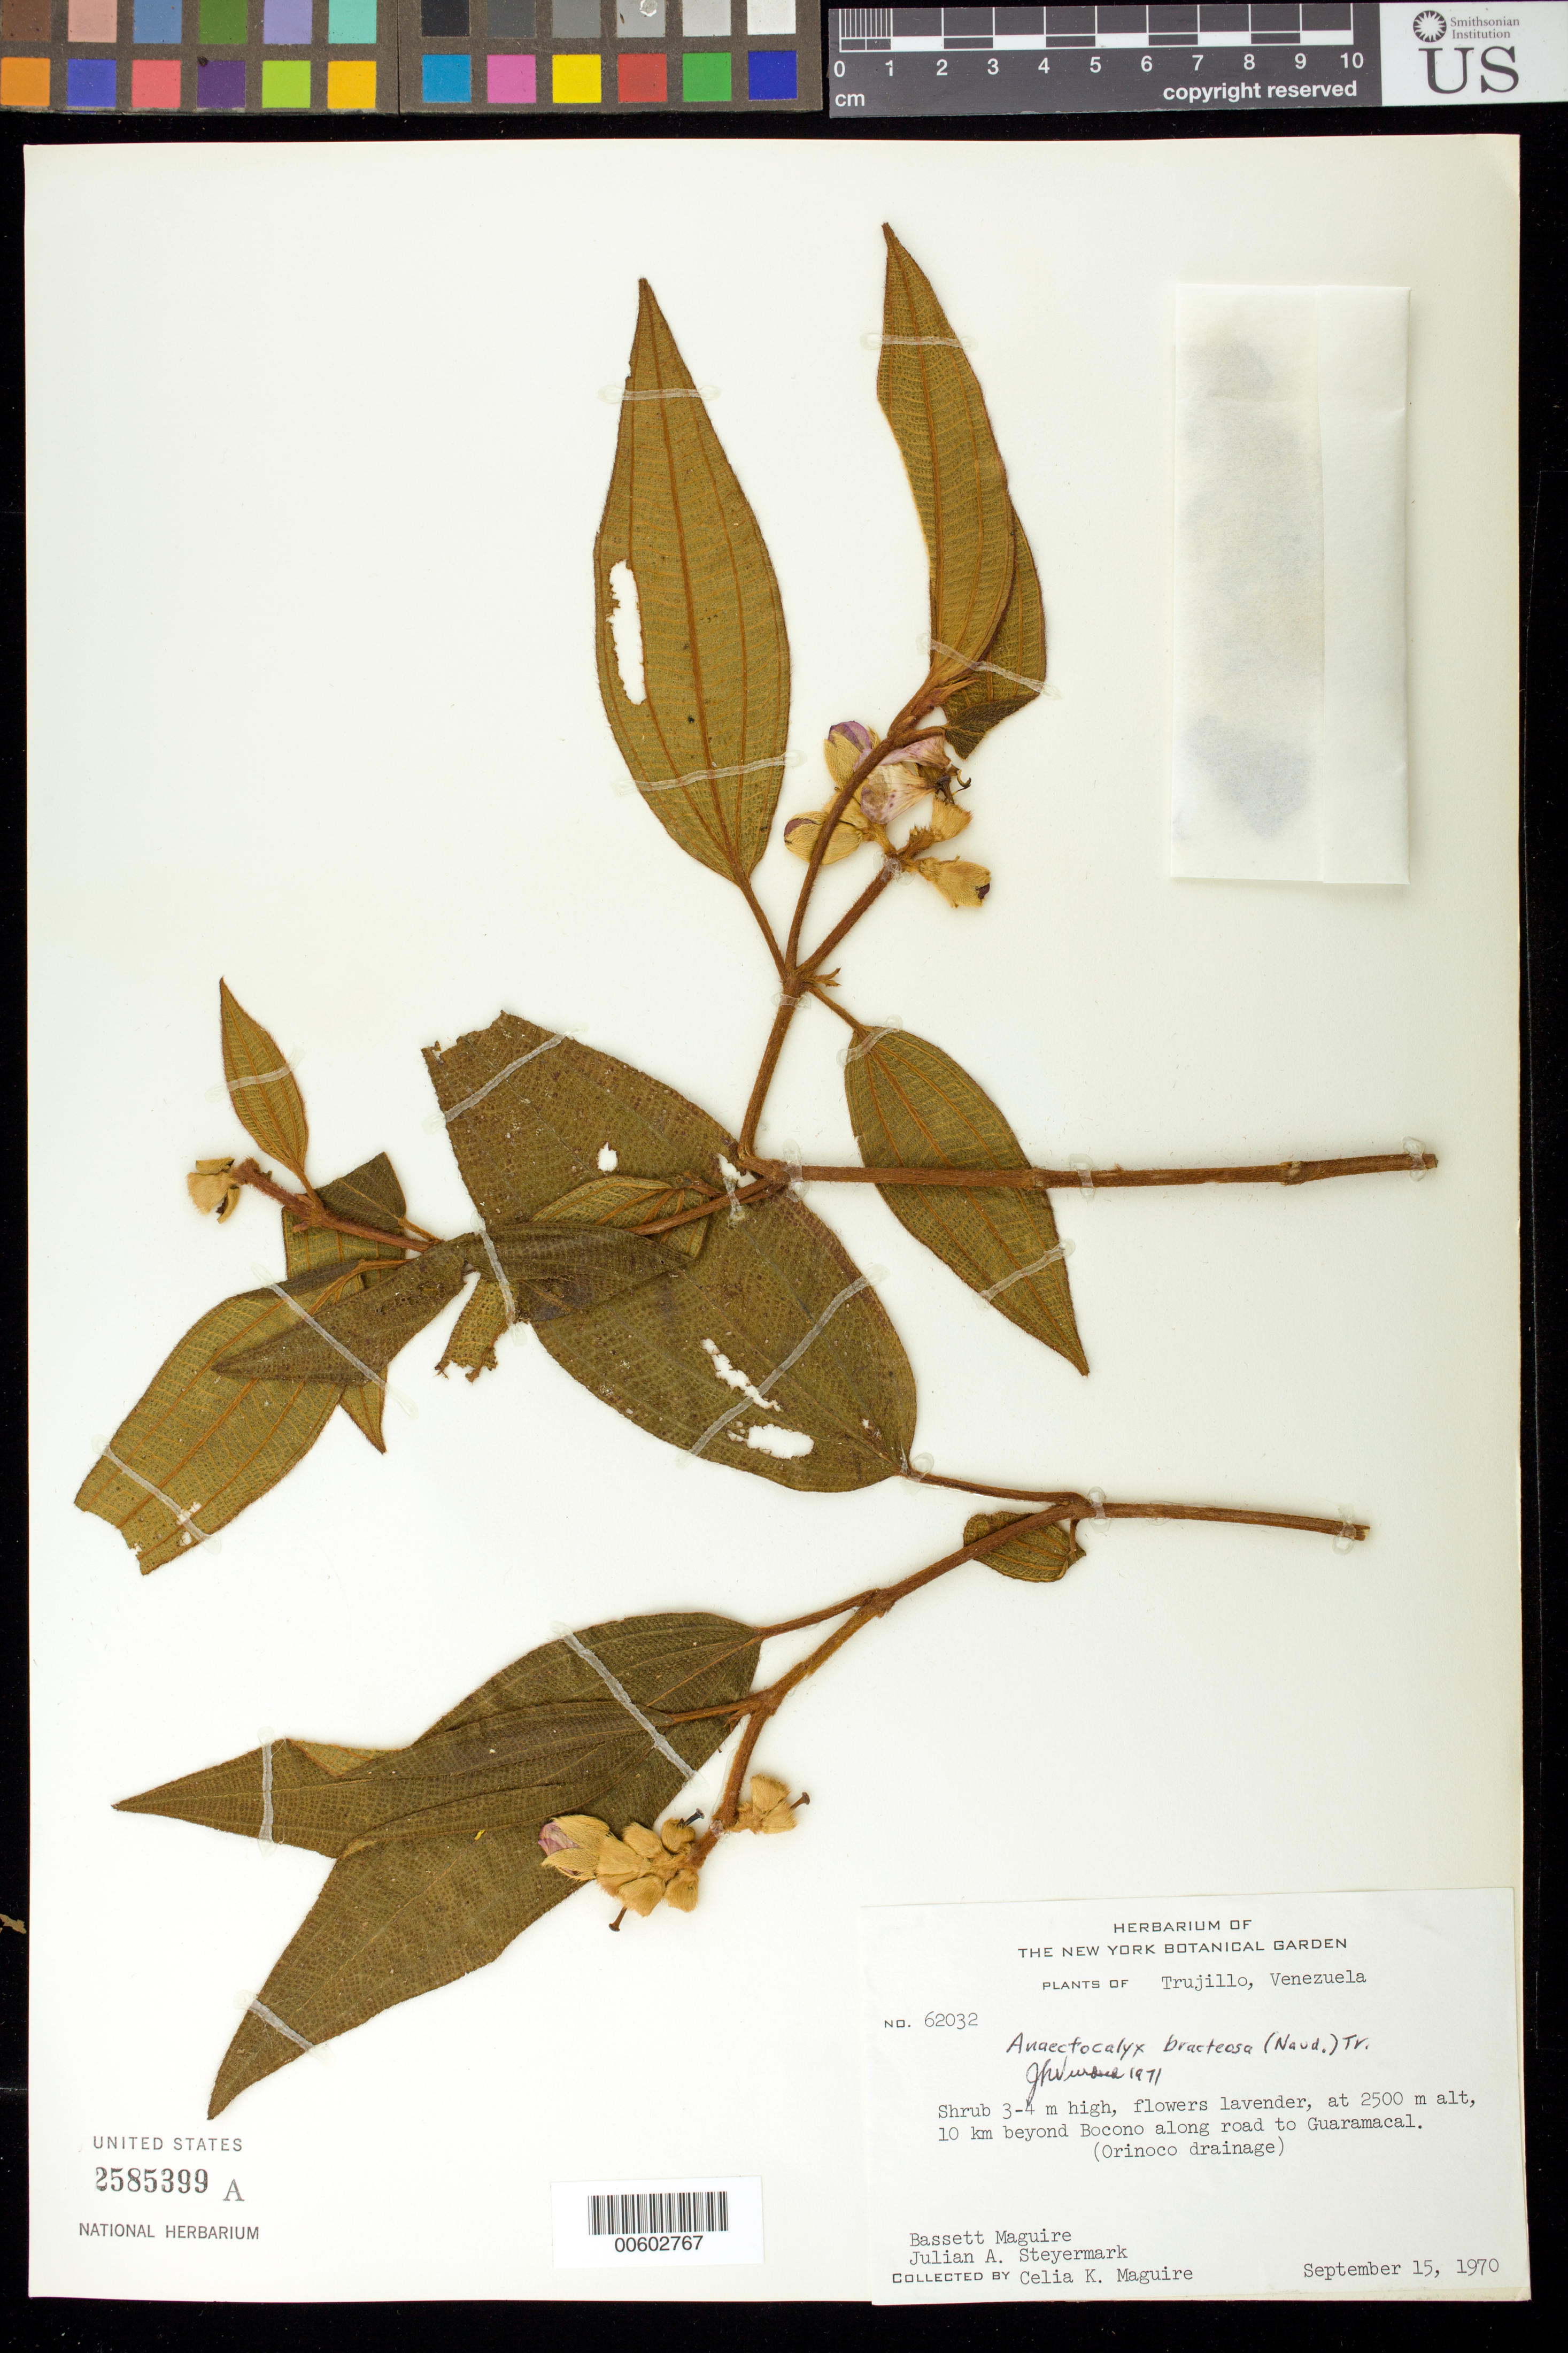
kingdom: Plantae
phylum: Tracheophyta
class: Magnoliopsida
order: Myrtales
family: Melastomataceae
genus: Anaectocalyx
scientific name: Anaectocalyx bracteosa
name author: (Naudin) Triana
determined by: Wurdack, John J., (US), US (UNITED STATES)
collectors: B. Maguire, J. Steyermark & C. K. Maguire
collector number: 62032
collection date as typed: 15 Sep 1970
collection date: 1970-09-15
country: Venezuela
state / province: Trujillo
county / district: Boconó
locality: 10 km beyond Boconó along road to Guaramacal (Orinoco drainage)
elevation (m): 2500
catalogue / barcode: US 2585399A